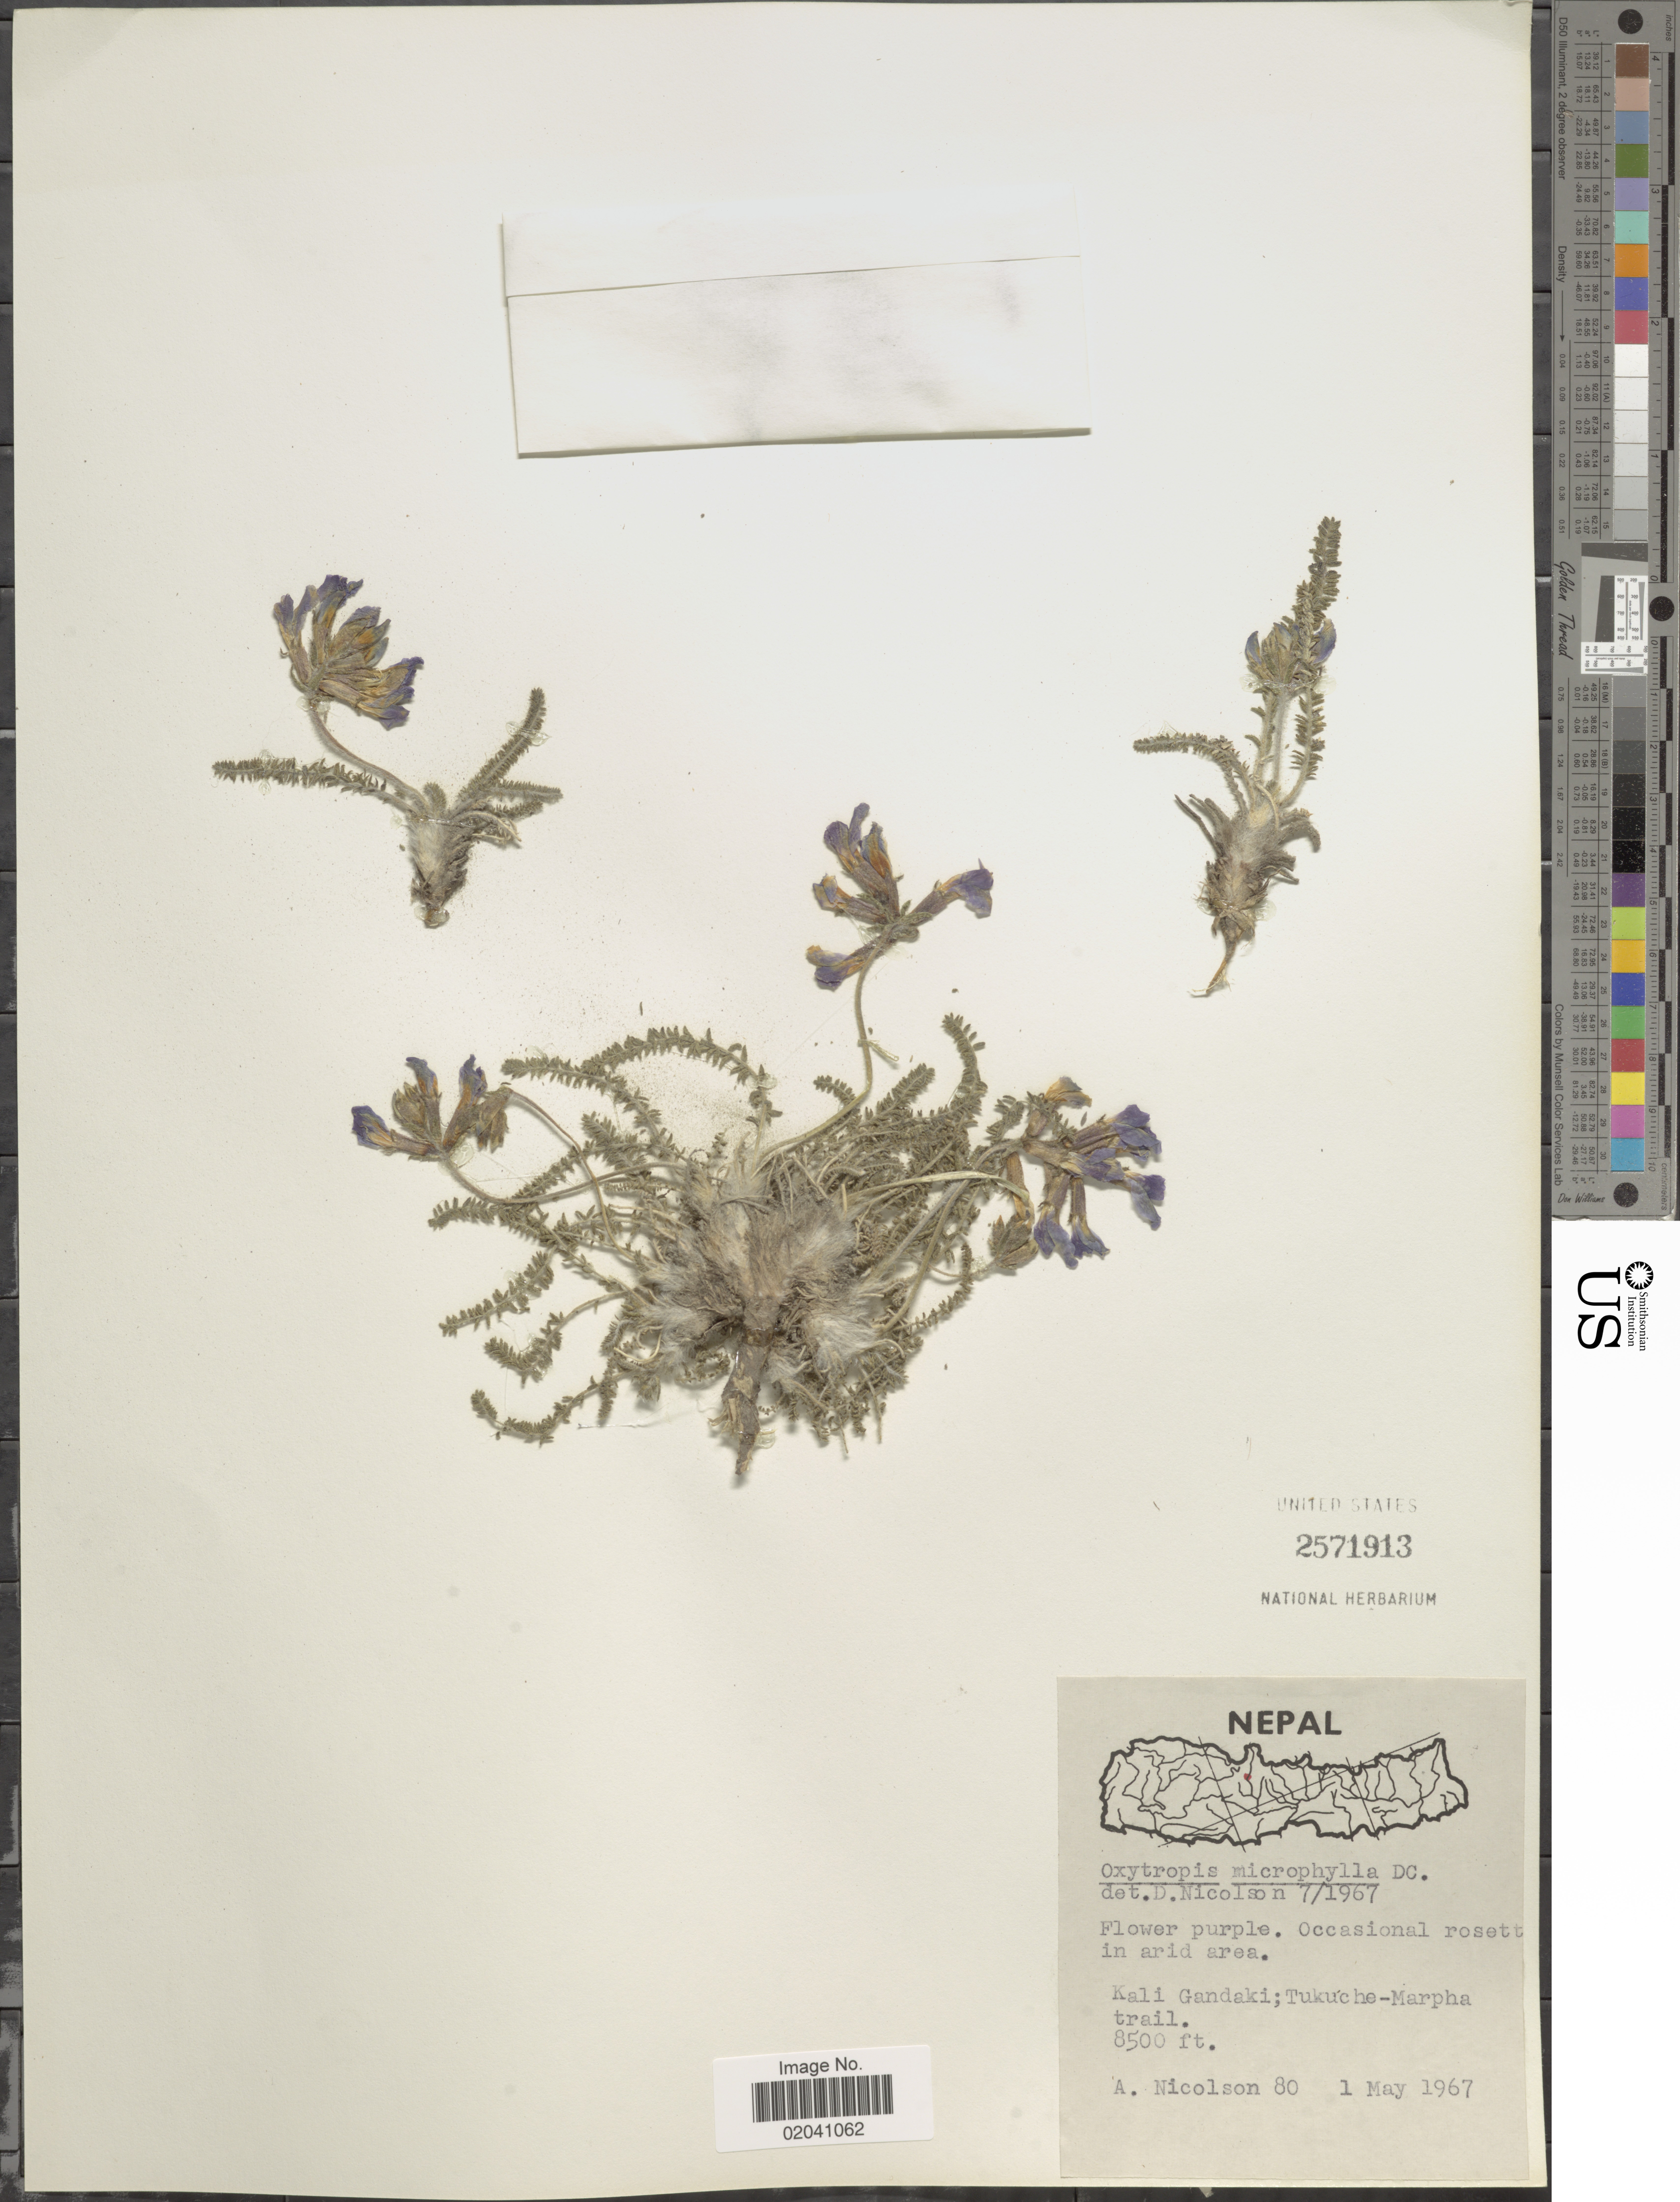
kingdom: Plantae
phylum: Tracheophyta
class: Magnoliopsida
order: Fabales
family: Fabaceae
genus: Oxytropis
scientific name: Oxytropis microphylla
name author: (Pall.) DC.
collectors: A. C. Nicolson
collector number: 80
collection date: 1967-05-01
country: Nepal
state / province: Gandaki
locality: Kalo Gandaki; Tukuche-Marpha trail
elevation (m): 2591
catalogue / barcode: US 2571913